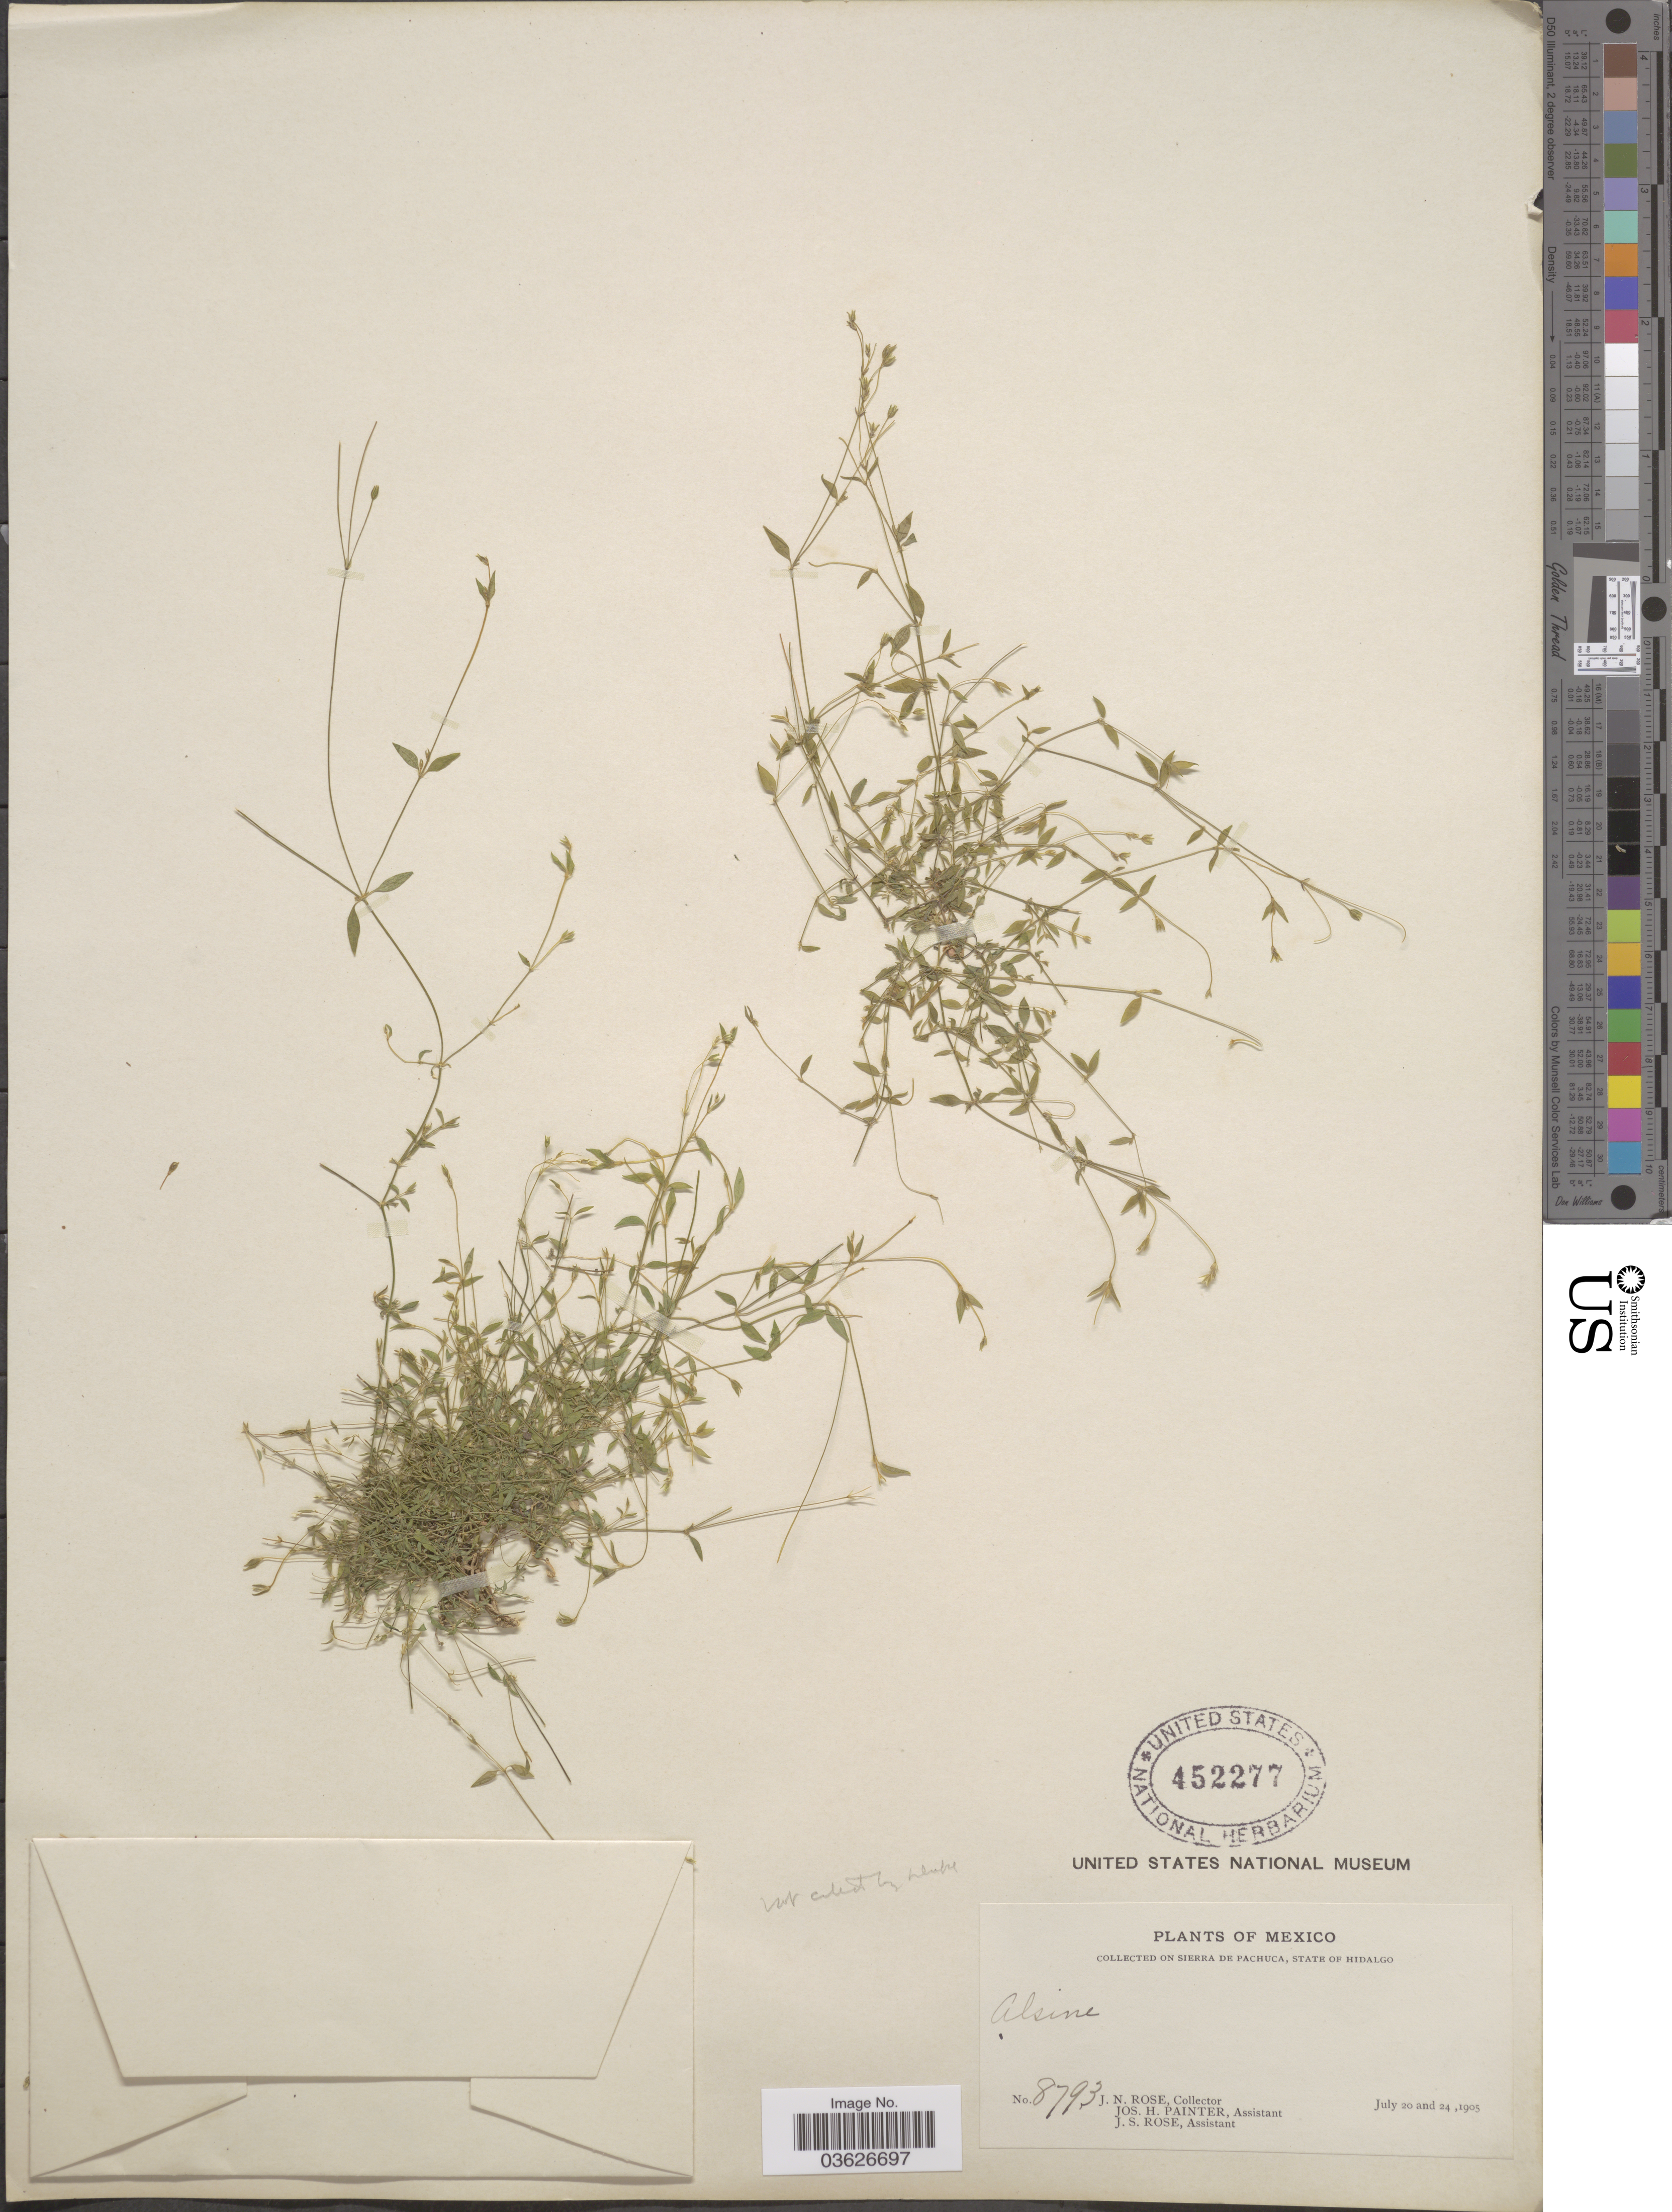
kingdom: Plantae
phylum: Tracheophyta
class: Magnoliopsida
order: Caryophyllales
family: Caryophyllaceae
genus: Drymaria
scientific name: Drymaria tenuis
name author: S. Watson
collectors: J. N. Rose, J. H. Painter & J. S. Rose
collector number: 8793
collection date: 1905-07-20/1905-07-24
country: Mexico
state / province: Hidalgo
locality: On Sierra de Pachuca.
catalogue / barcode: US 452277